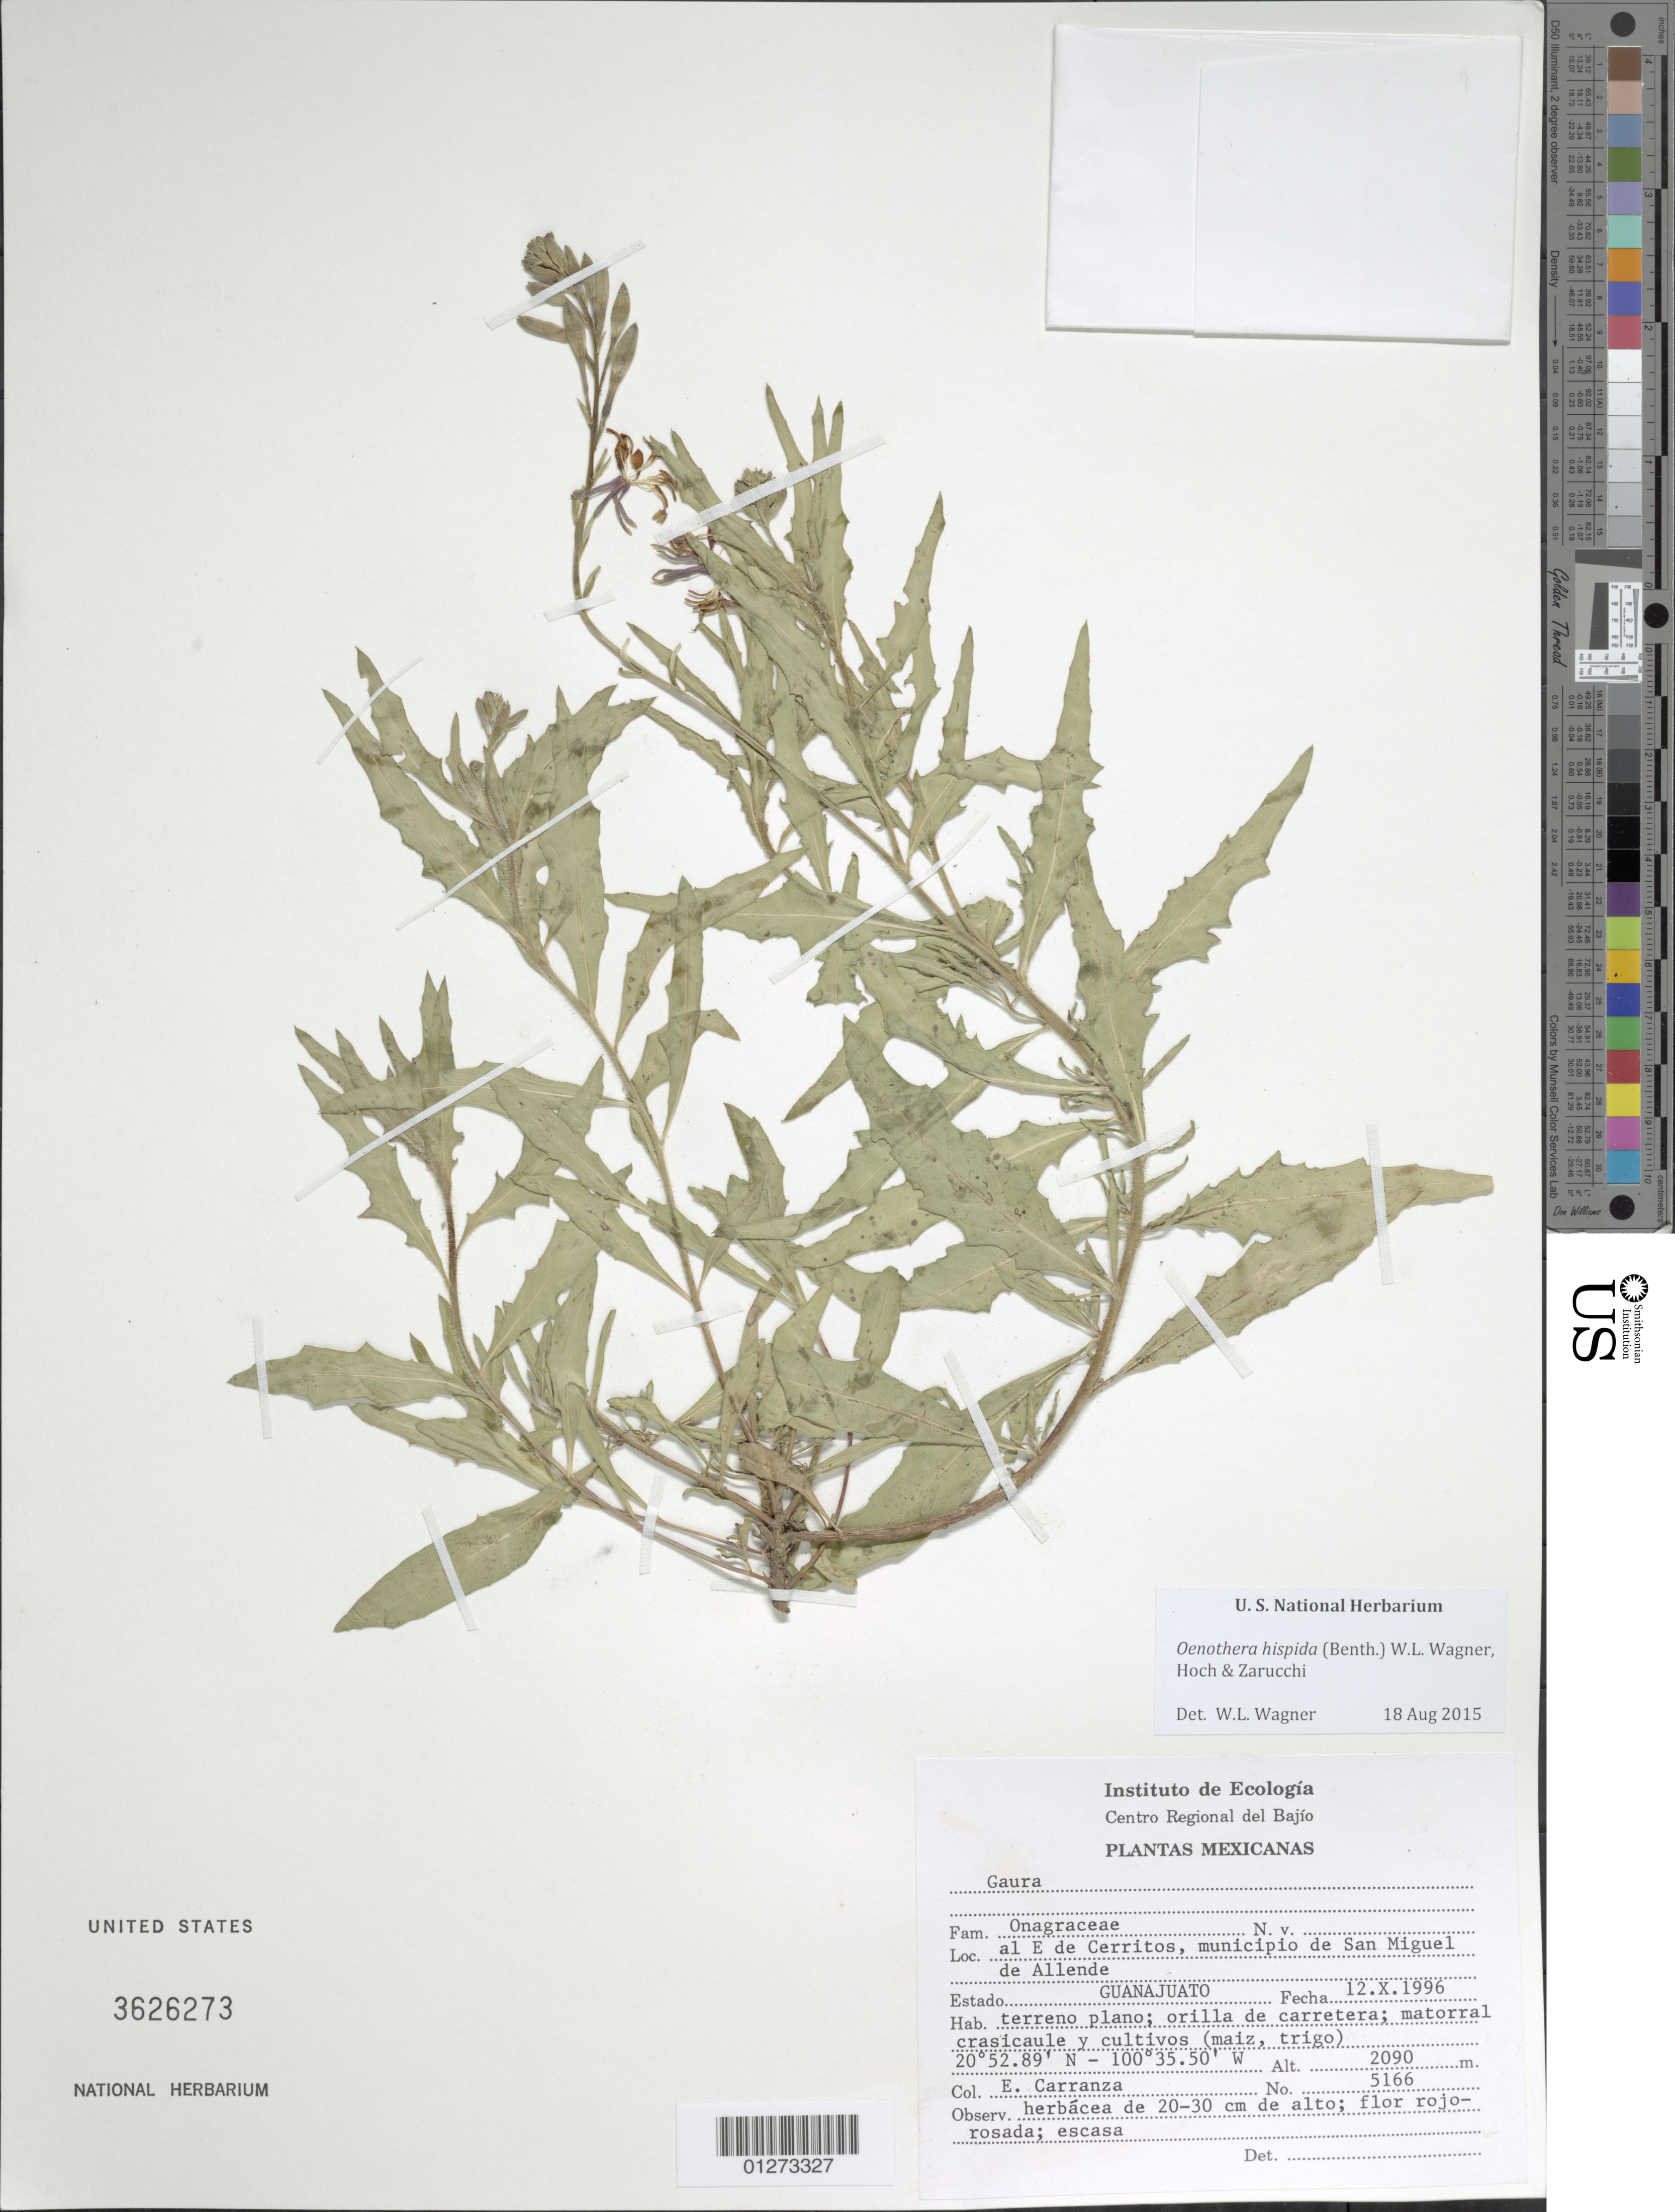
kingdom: Plantae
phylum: Tracheophyta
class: Magnoliopsida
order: Myrtales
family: Onagraceae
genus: Oenothera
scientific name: Oenothera hispida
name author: (Benth.) W.L. Wagner et al.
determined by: Wagner, W. L., (BOT), Smithsonian Institution - National Museum of Natural History (UNITED STATES)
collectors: E. Carranza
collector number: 5166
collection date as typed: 12.X.1996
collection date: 1996-10-12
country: Mexico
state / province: Guanajuato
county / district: San Miguel de Allende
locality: Al E de Cerritos.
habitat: Terreno plano; orilla de carretera; matorral crasicaule y cultivos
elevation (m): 2090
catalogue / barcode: US 3626273